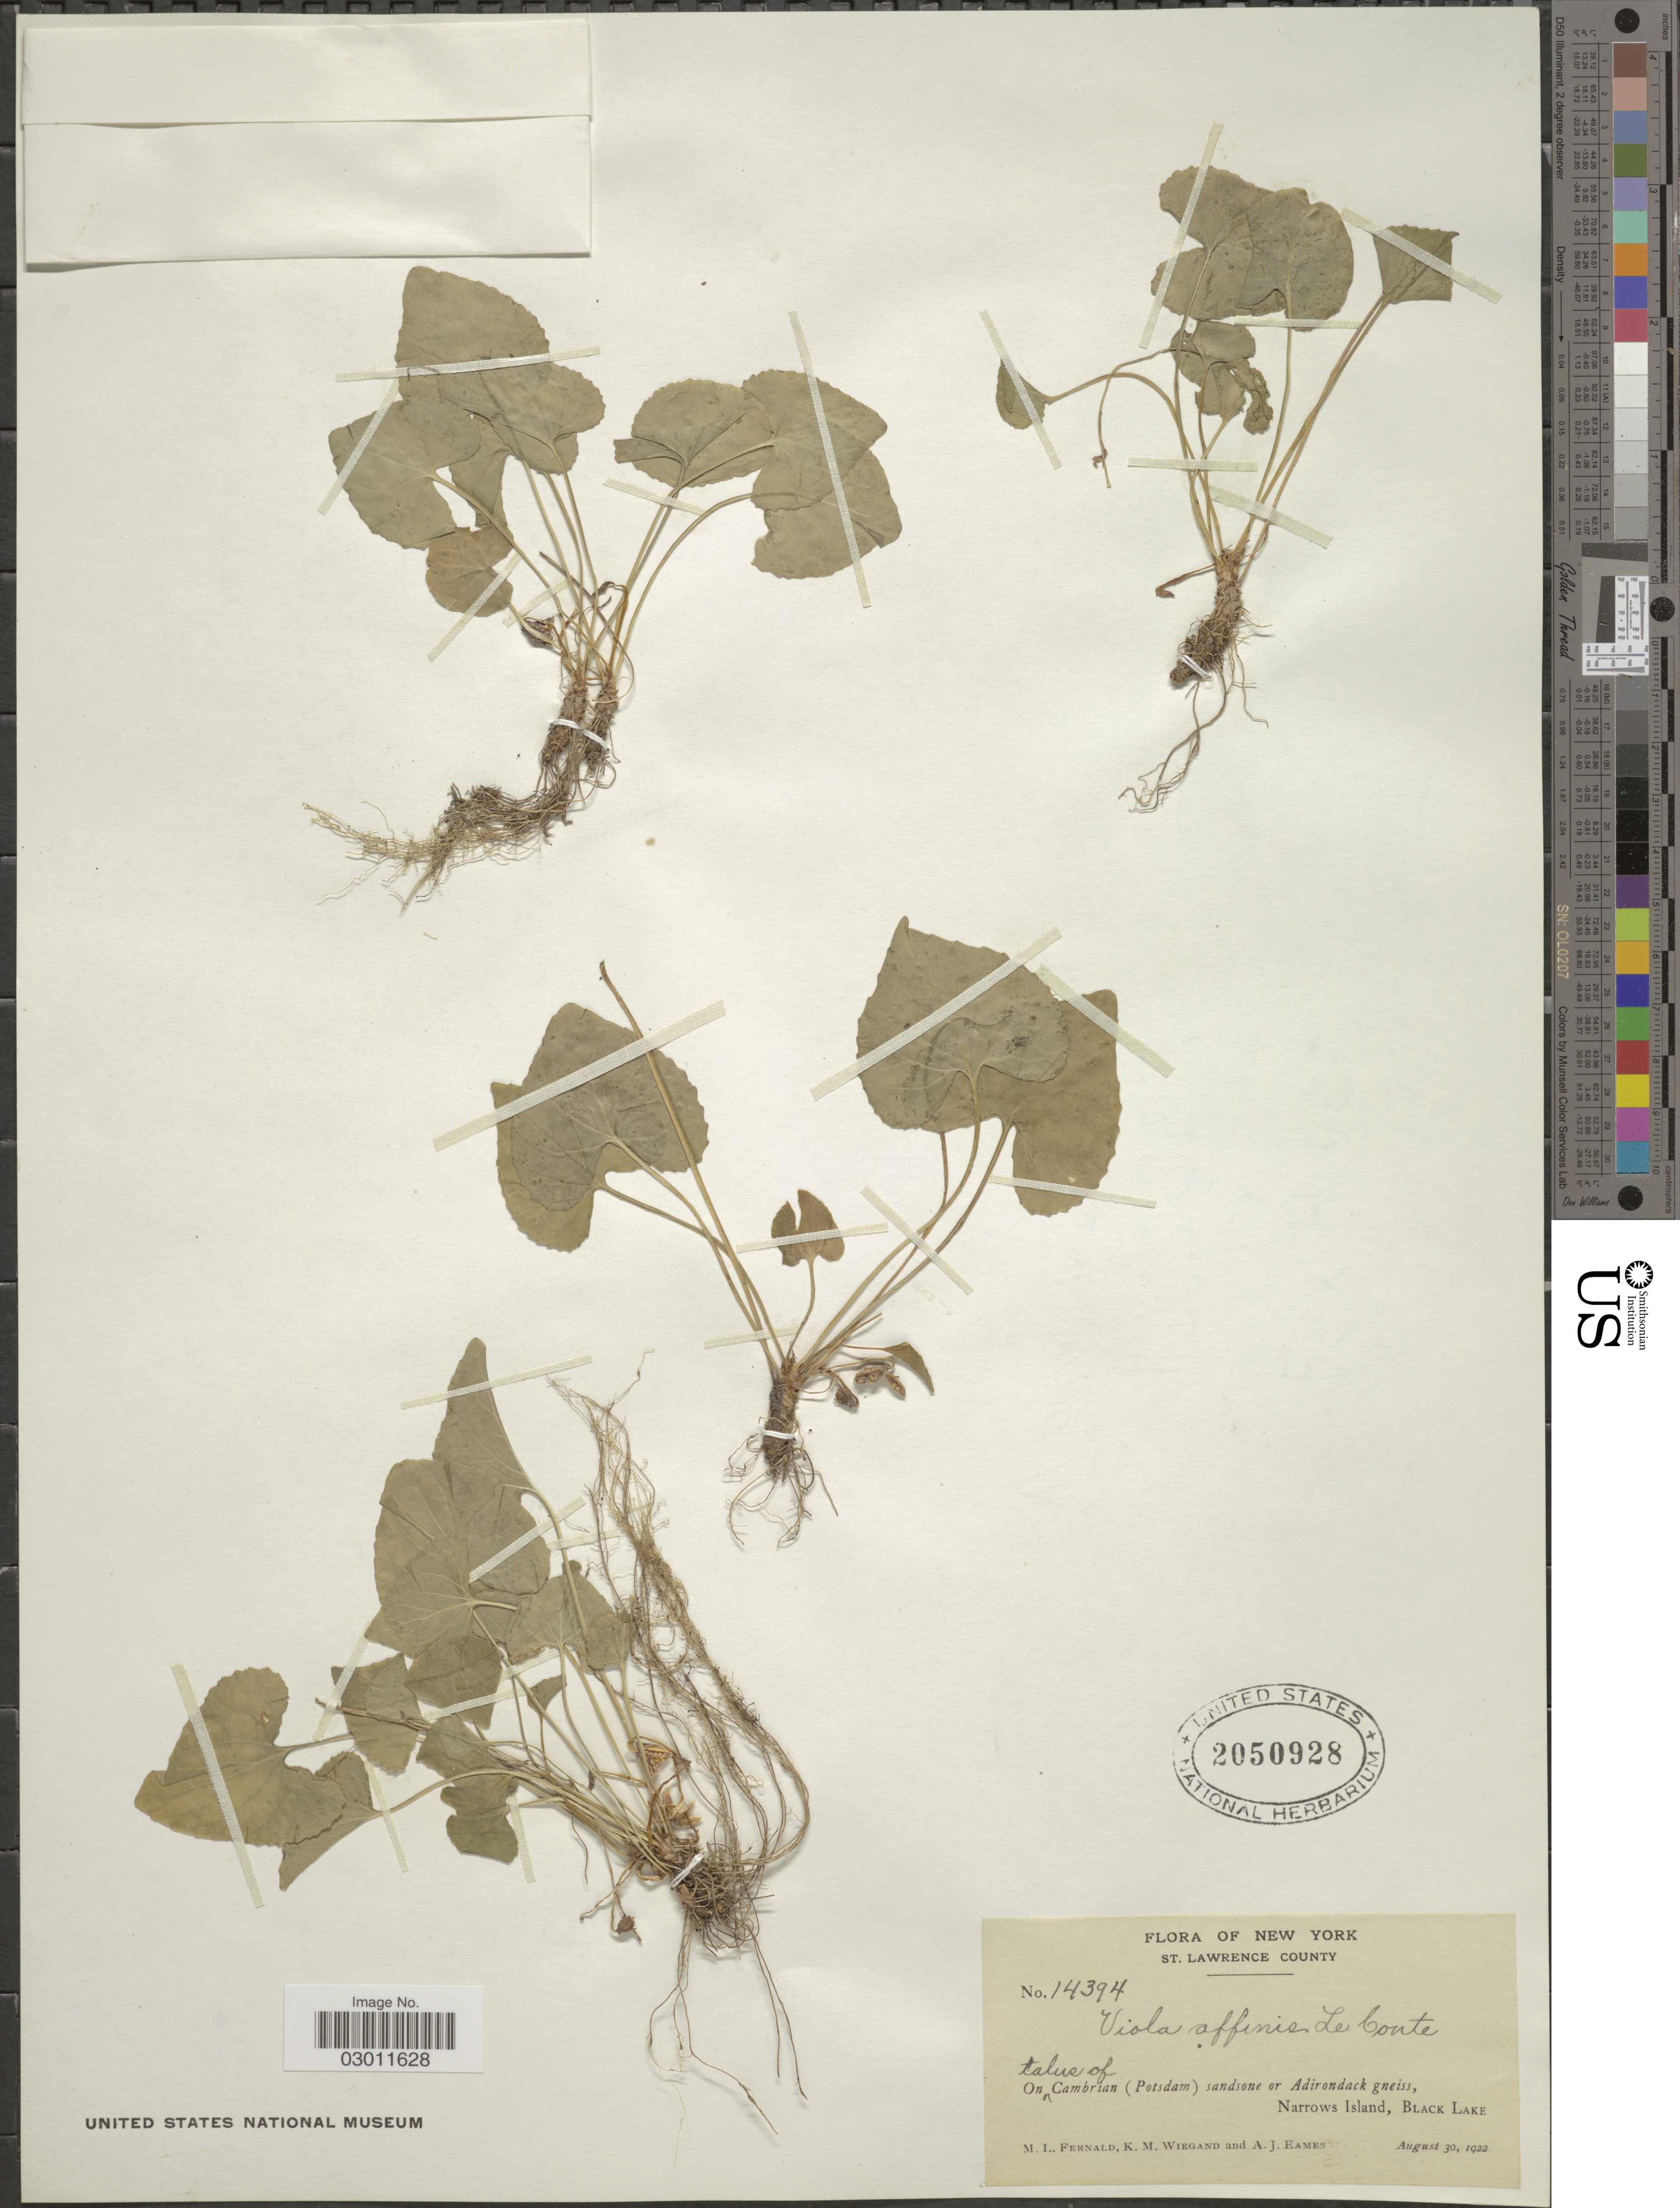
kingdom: Plantae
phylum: Tracheophyta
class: Magnoliopsida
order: Malpighiales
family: Violaceae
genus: Viola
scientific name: Viola affinis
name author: LeConte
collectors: M. L. Fernald, K. M. Wiegand & A. J. Eames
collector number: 14394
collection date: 1922-08-30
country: United States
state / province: New York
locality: St. Lawrence County, on talus of Cambrian (Potsdam) sandsone or Adirondack gneiss, Narrows Island, Black Lake.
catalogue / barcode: US 2050928